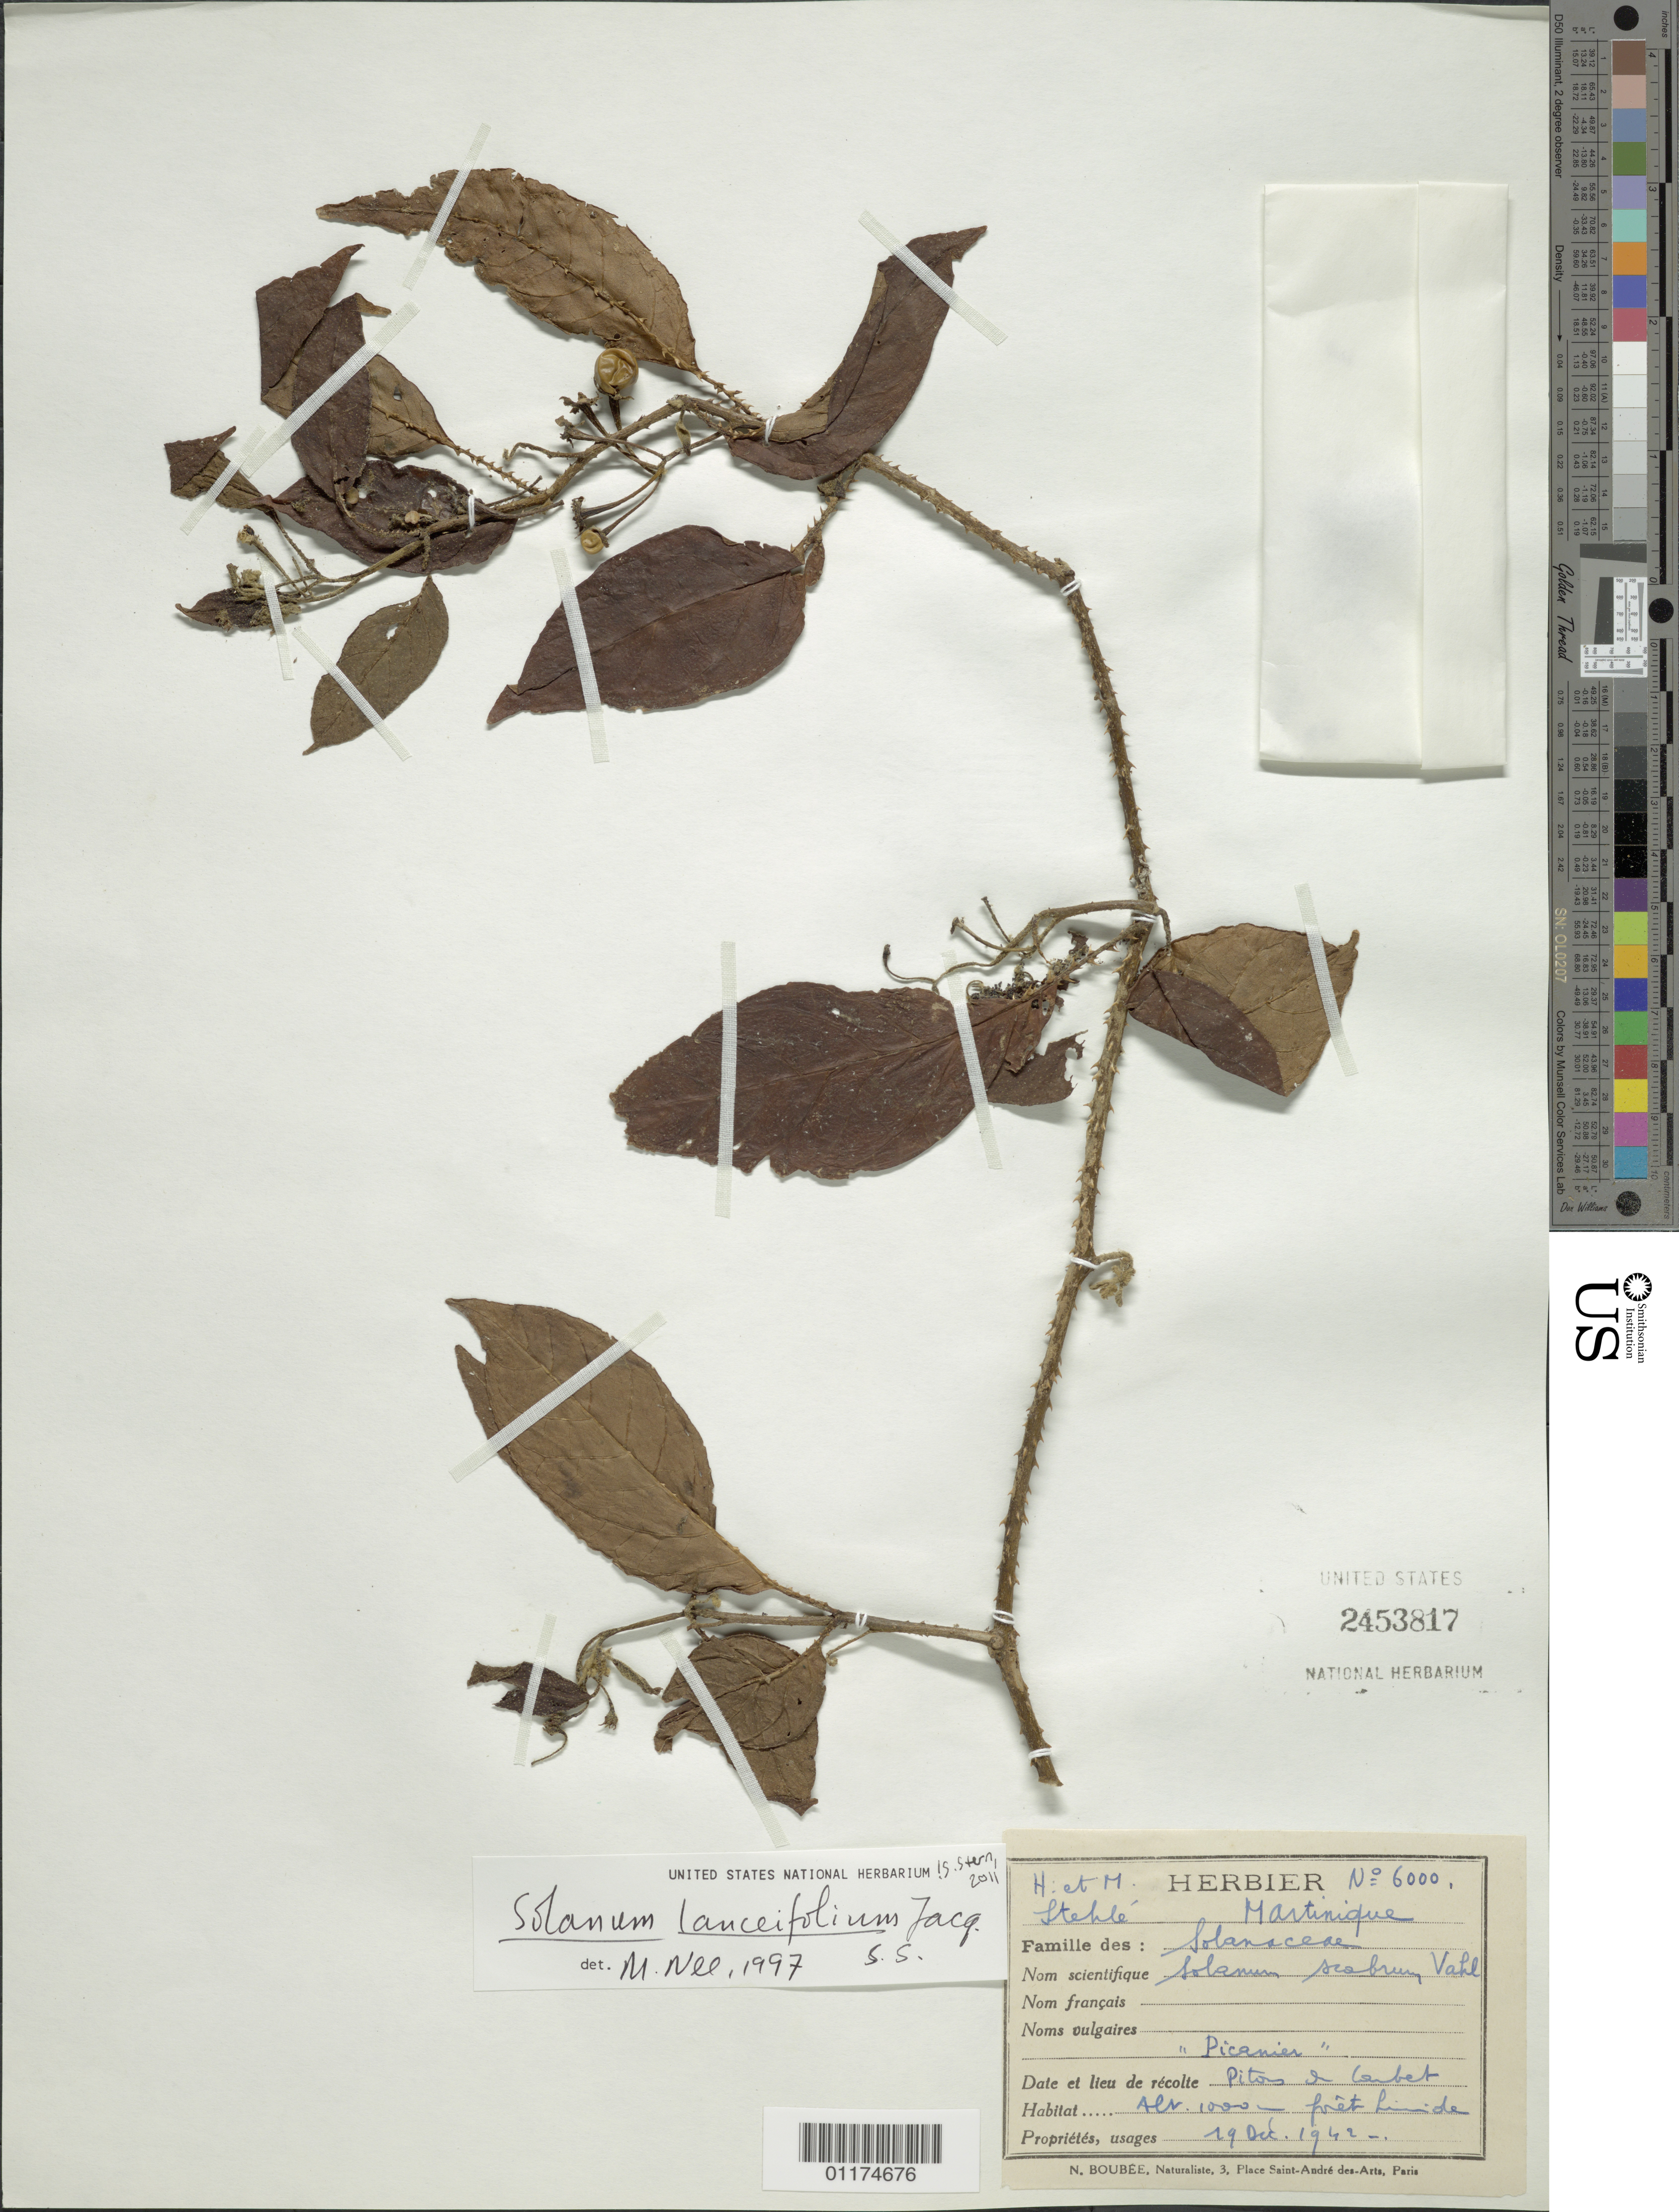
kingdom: Plantae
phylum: Tracheophyta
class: Magnoliopsida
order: Solanales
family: Solanaceae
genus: Solanum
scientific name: Solanum lanceifolium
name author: Jacq.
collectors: H. Stehlé & M. Stehlé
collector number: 6000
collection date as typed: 19 Dec 1942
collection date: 1942-12-19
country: Martinique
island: Martinique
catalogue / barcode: US 2453817